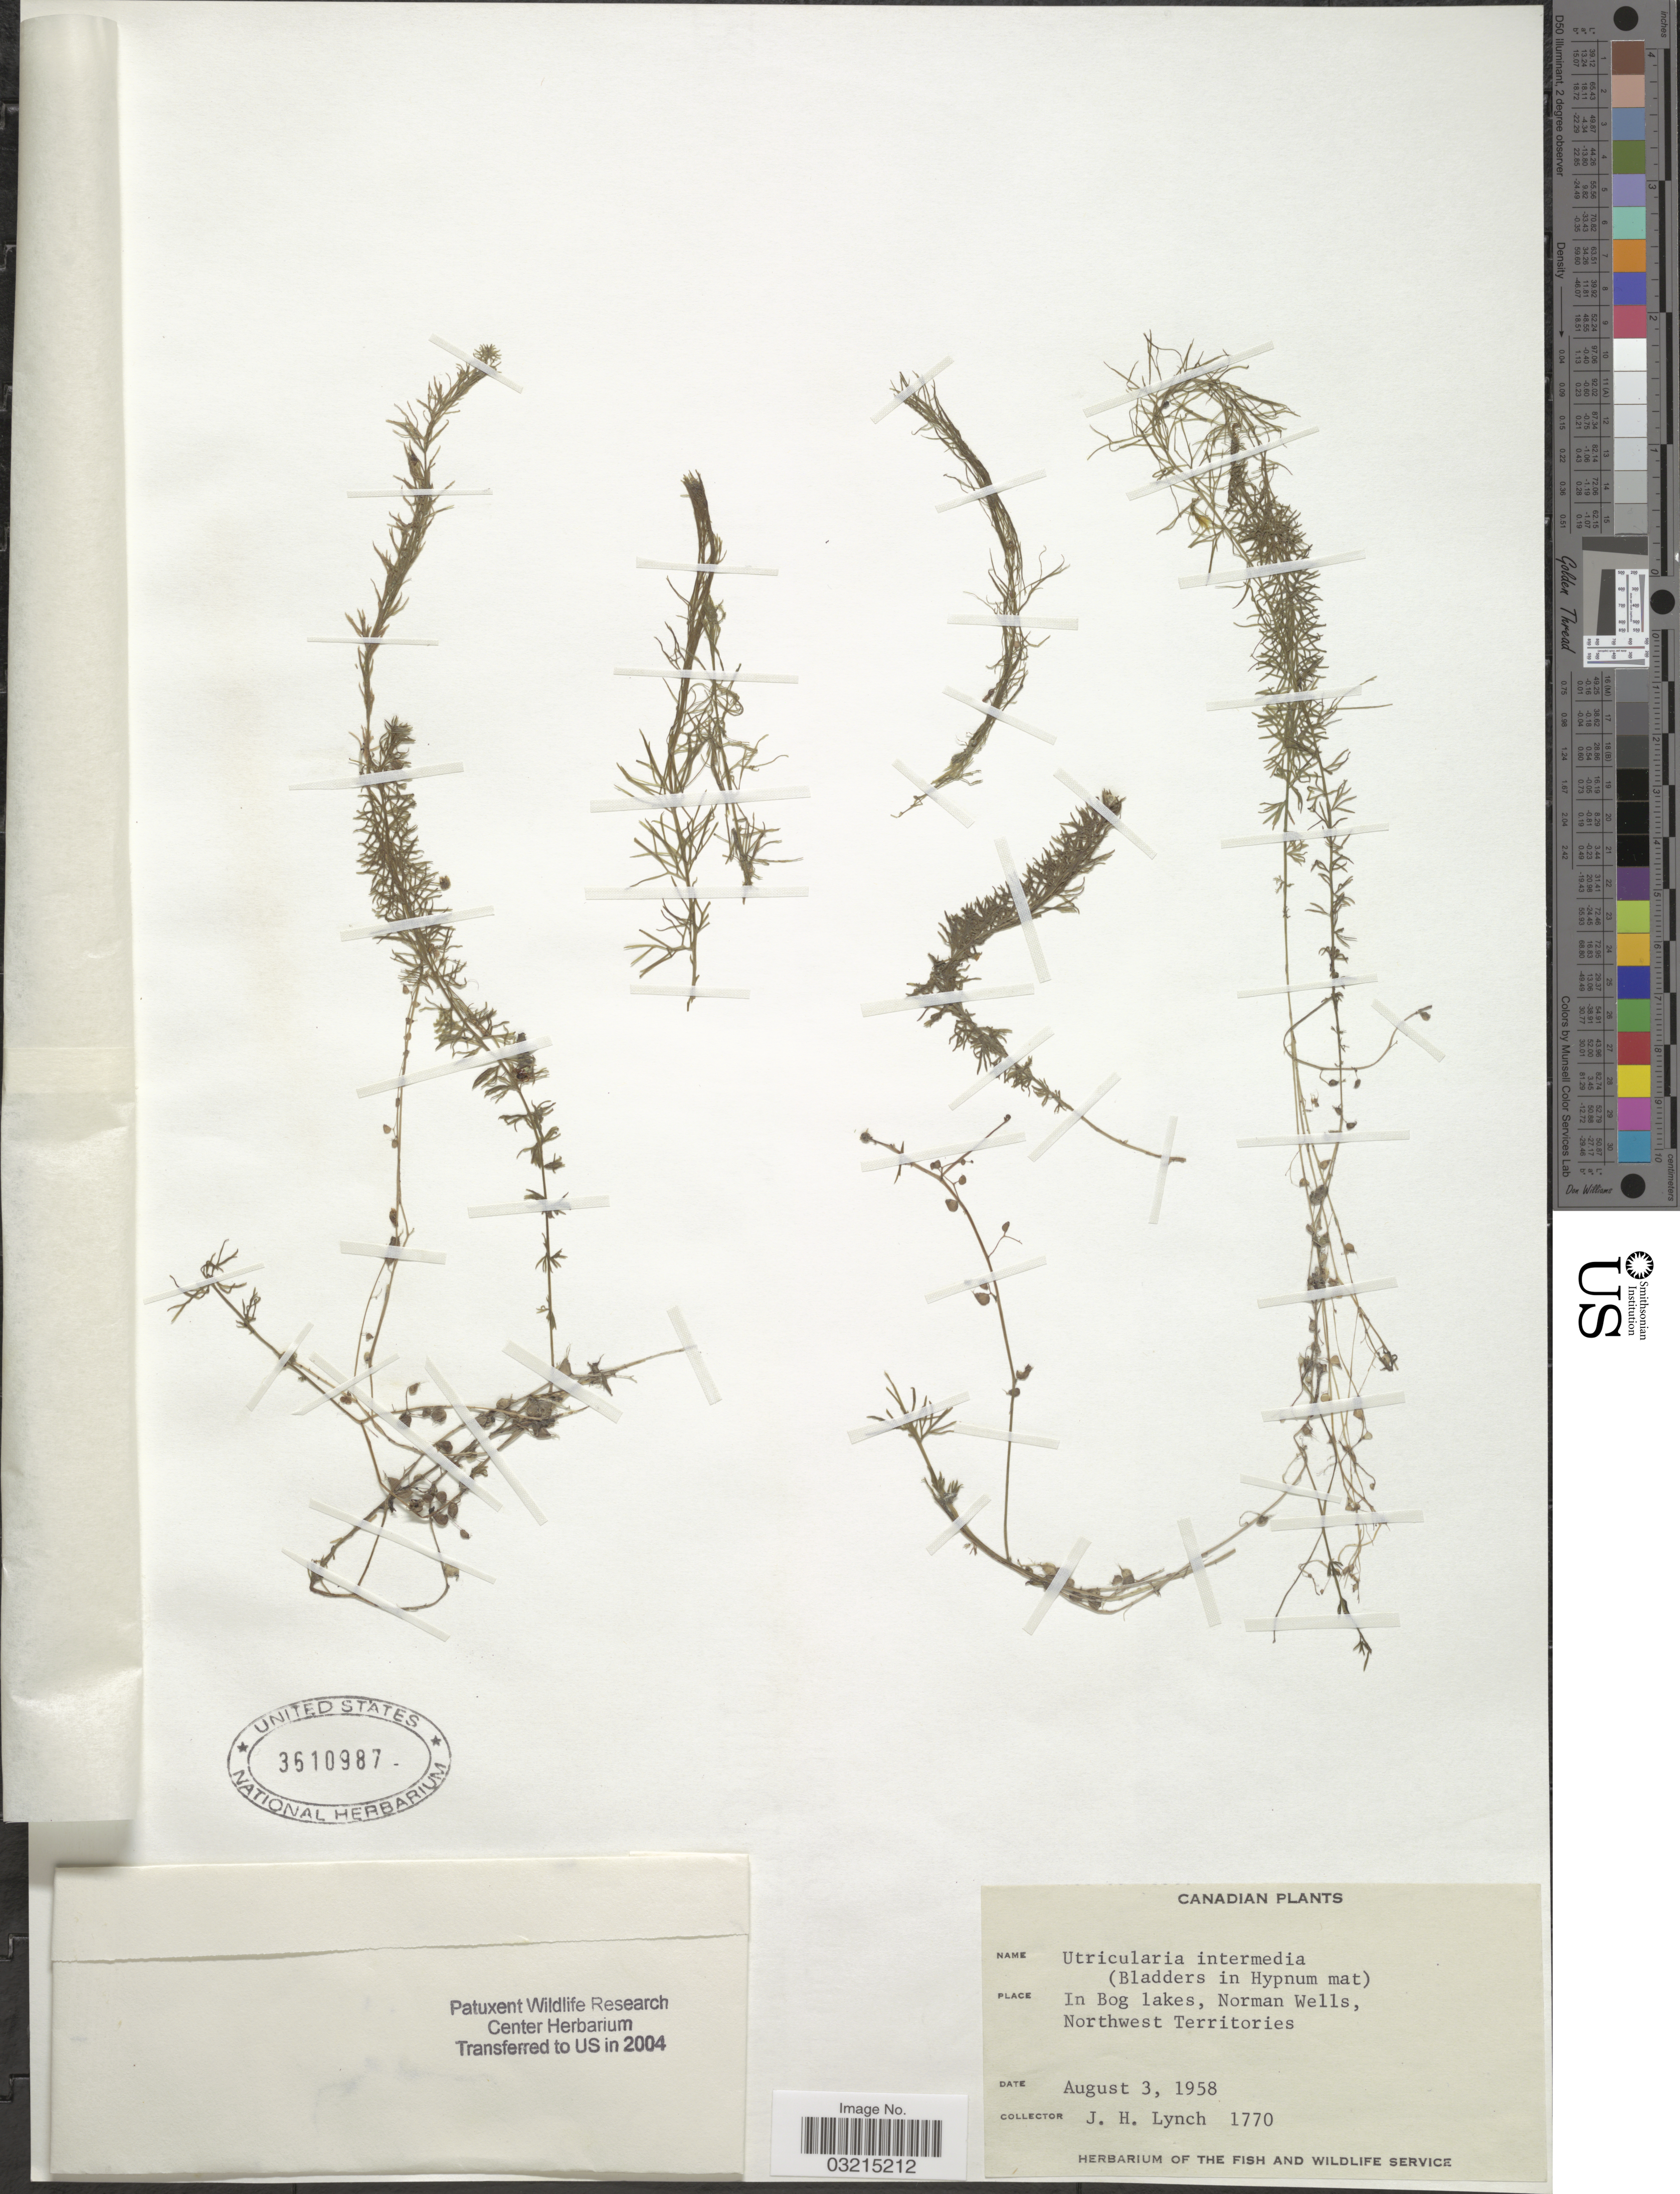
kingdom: Plantae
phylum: Tracheophyta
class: Magnoliopsida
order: Lamiales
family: Lentibulariaceae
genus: Utricularia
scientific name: Utricularia intermedia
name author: Hayne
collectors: J. Lynch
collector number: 1770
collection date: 1958-08-03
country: Canada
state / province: Northwest Territories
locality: In Bog lakes, Norman Wells.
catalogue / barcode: US 3610987